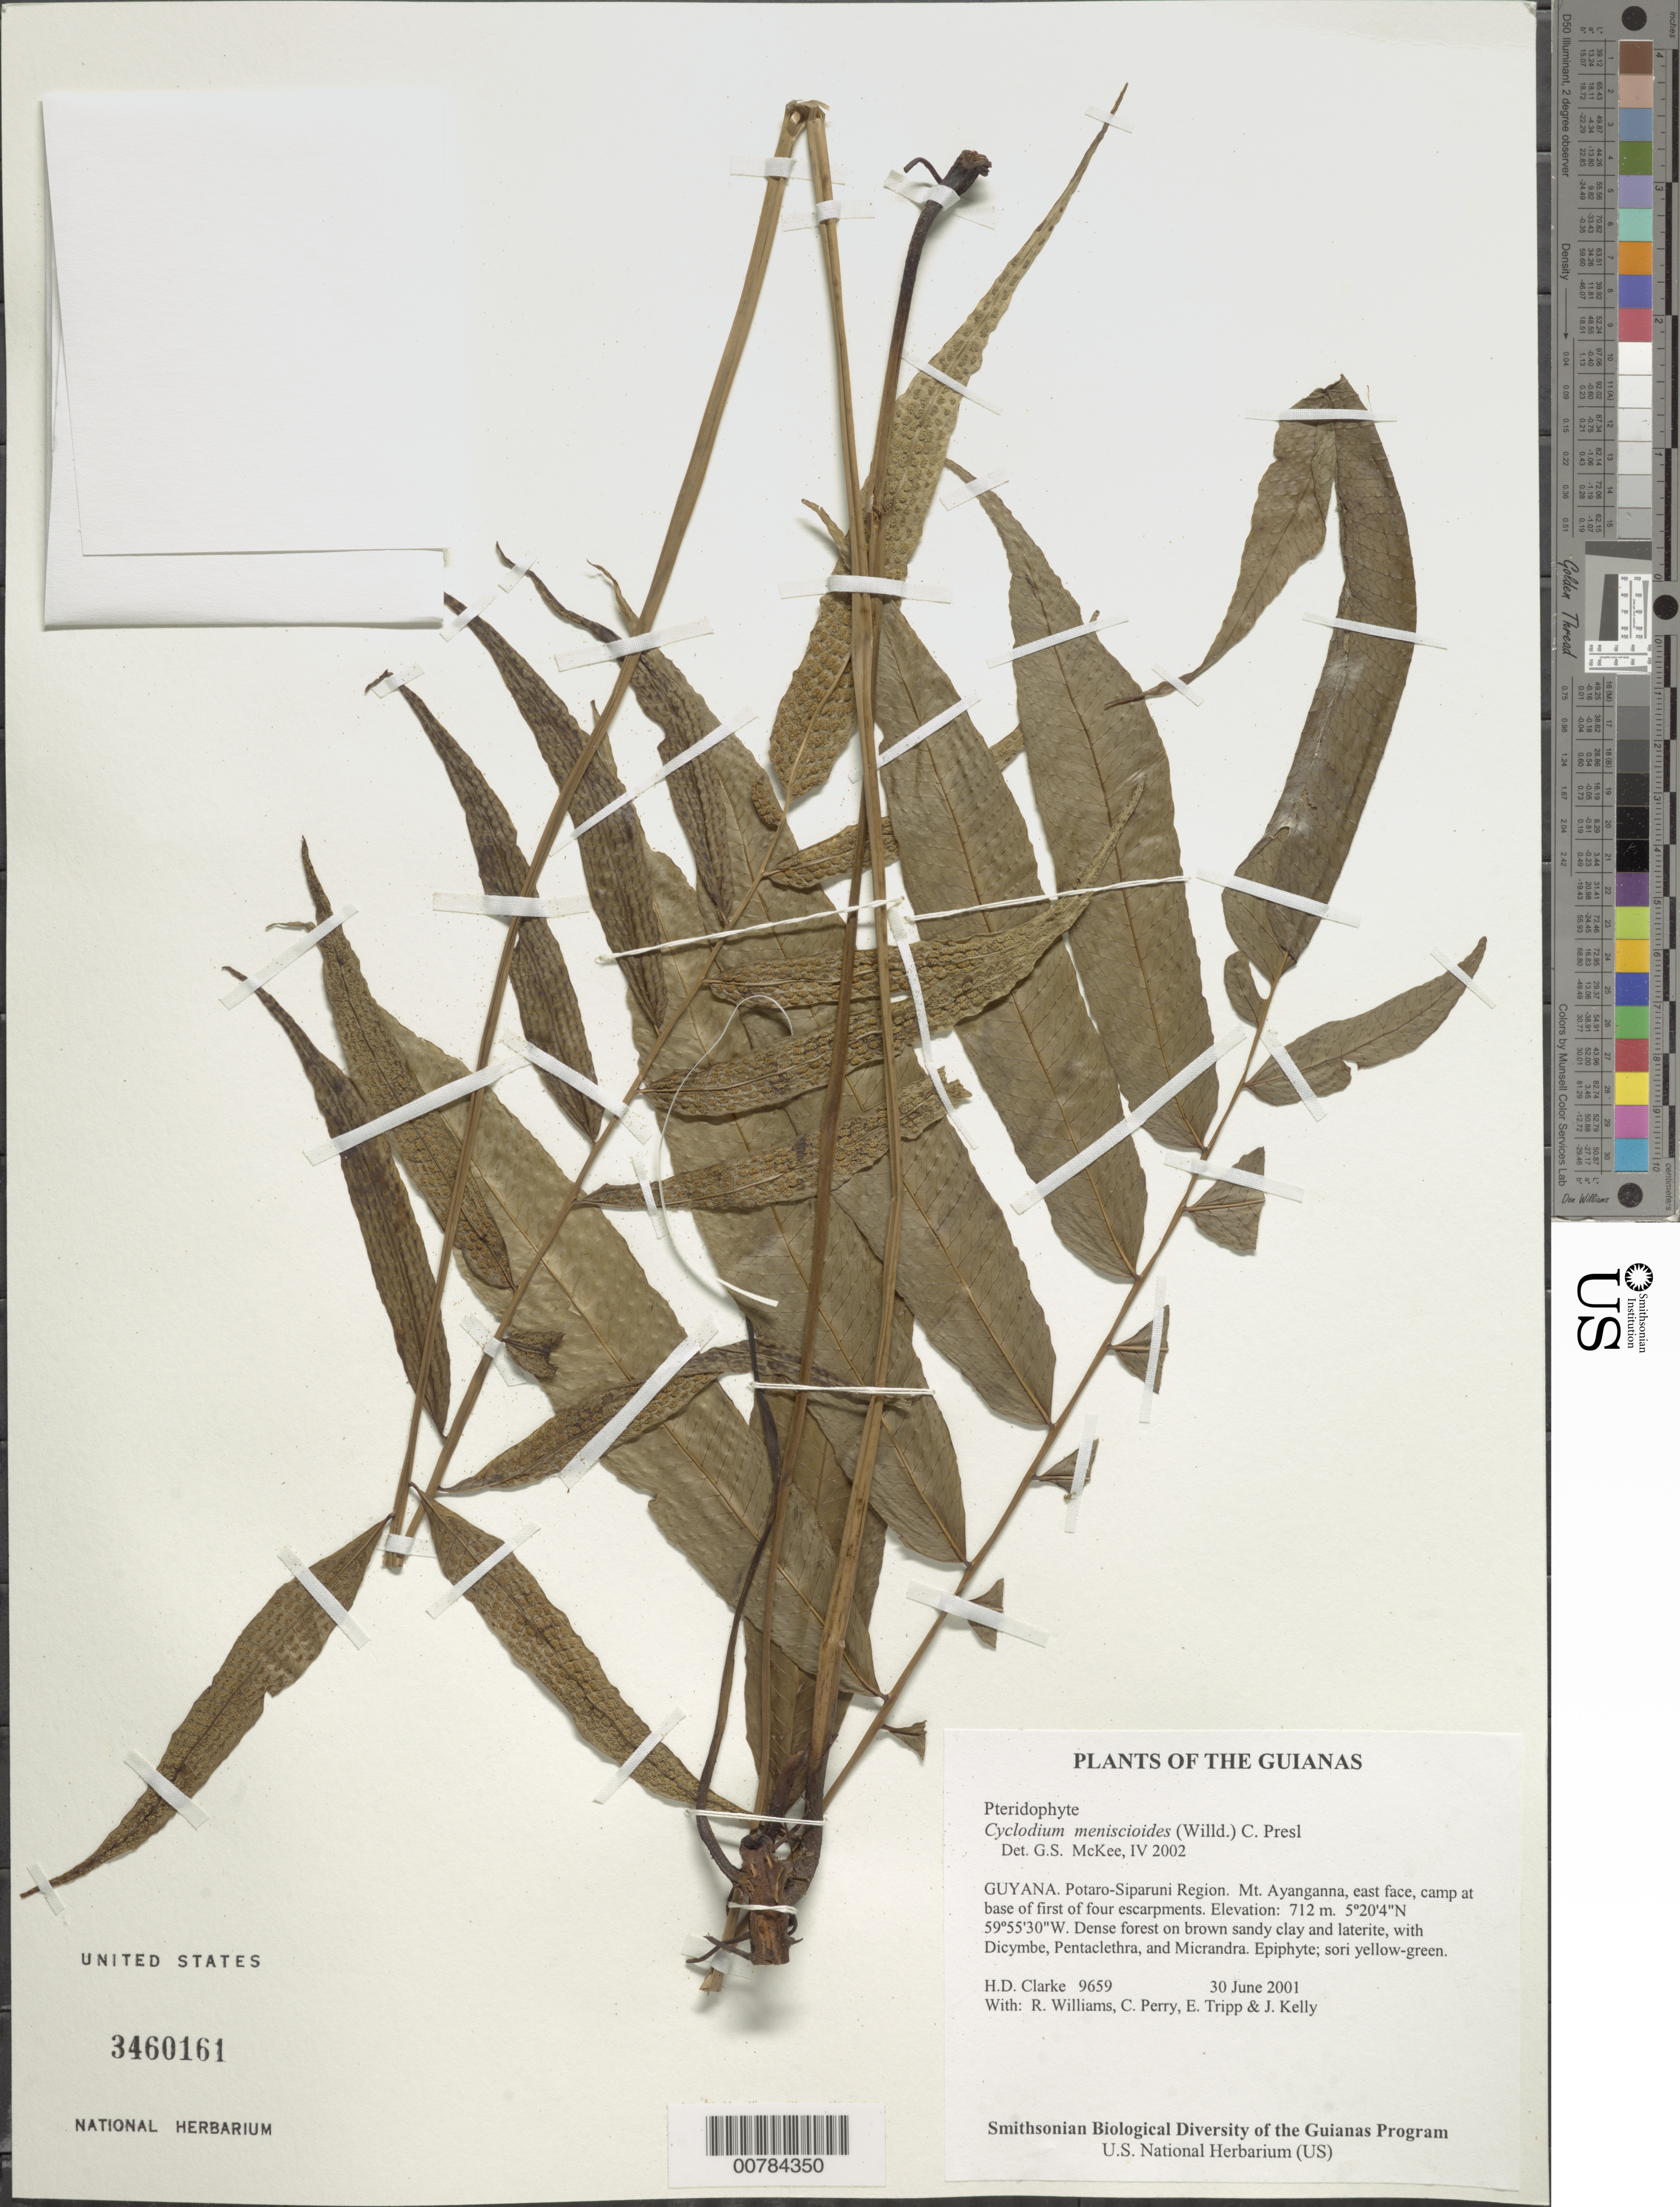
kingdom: Plantae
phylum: Tracheophyta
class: Polypodiopsida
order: Polypodiales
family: Thelypteridaceae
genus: Meniscium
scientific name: Meniscium sp.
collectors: H. D. Clarke, R. Williams, C. Perry, E. Tripp & J. Kelly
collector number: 9659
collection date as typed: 30 June 2001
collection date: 2001-06-30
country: Guyana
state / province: Potaro-Siparuni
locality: Mt. Ayanganna, east face, camp at base of first of four escarpments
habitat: Dense forest on brown sandy clay and laterite, with Dicymbe, Pentaclethra, and Micrandra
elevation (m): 712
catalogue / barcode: US 3460161